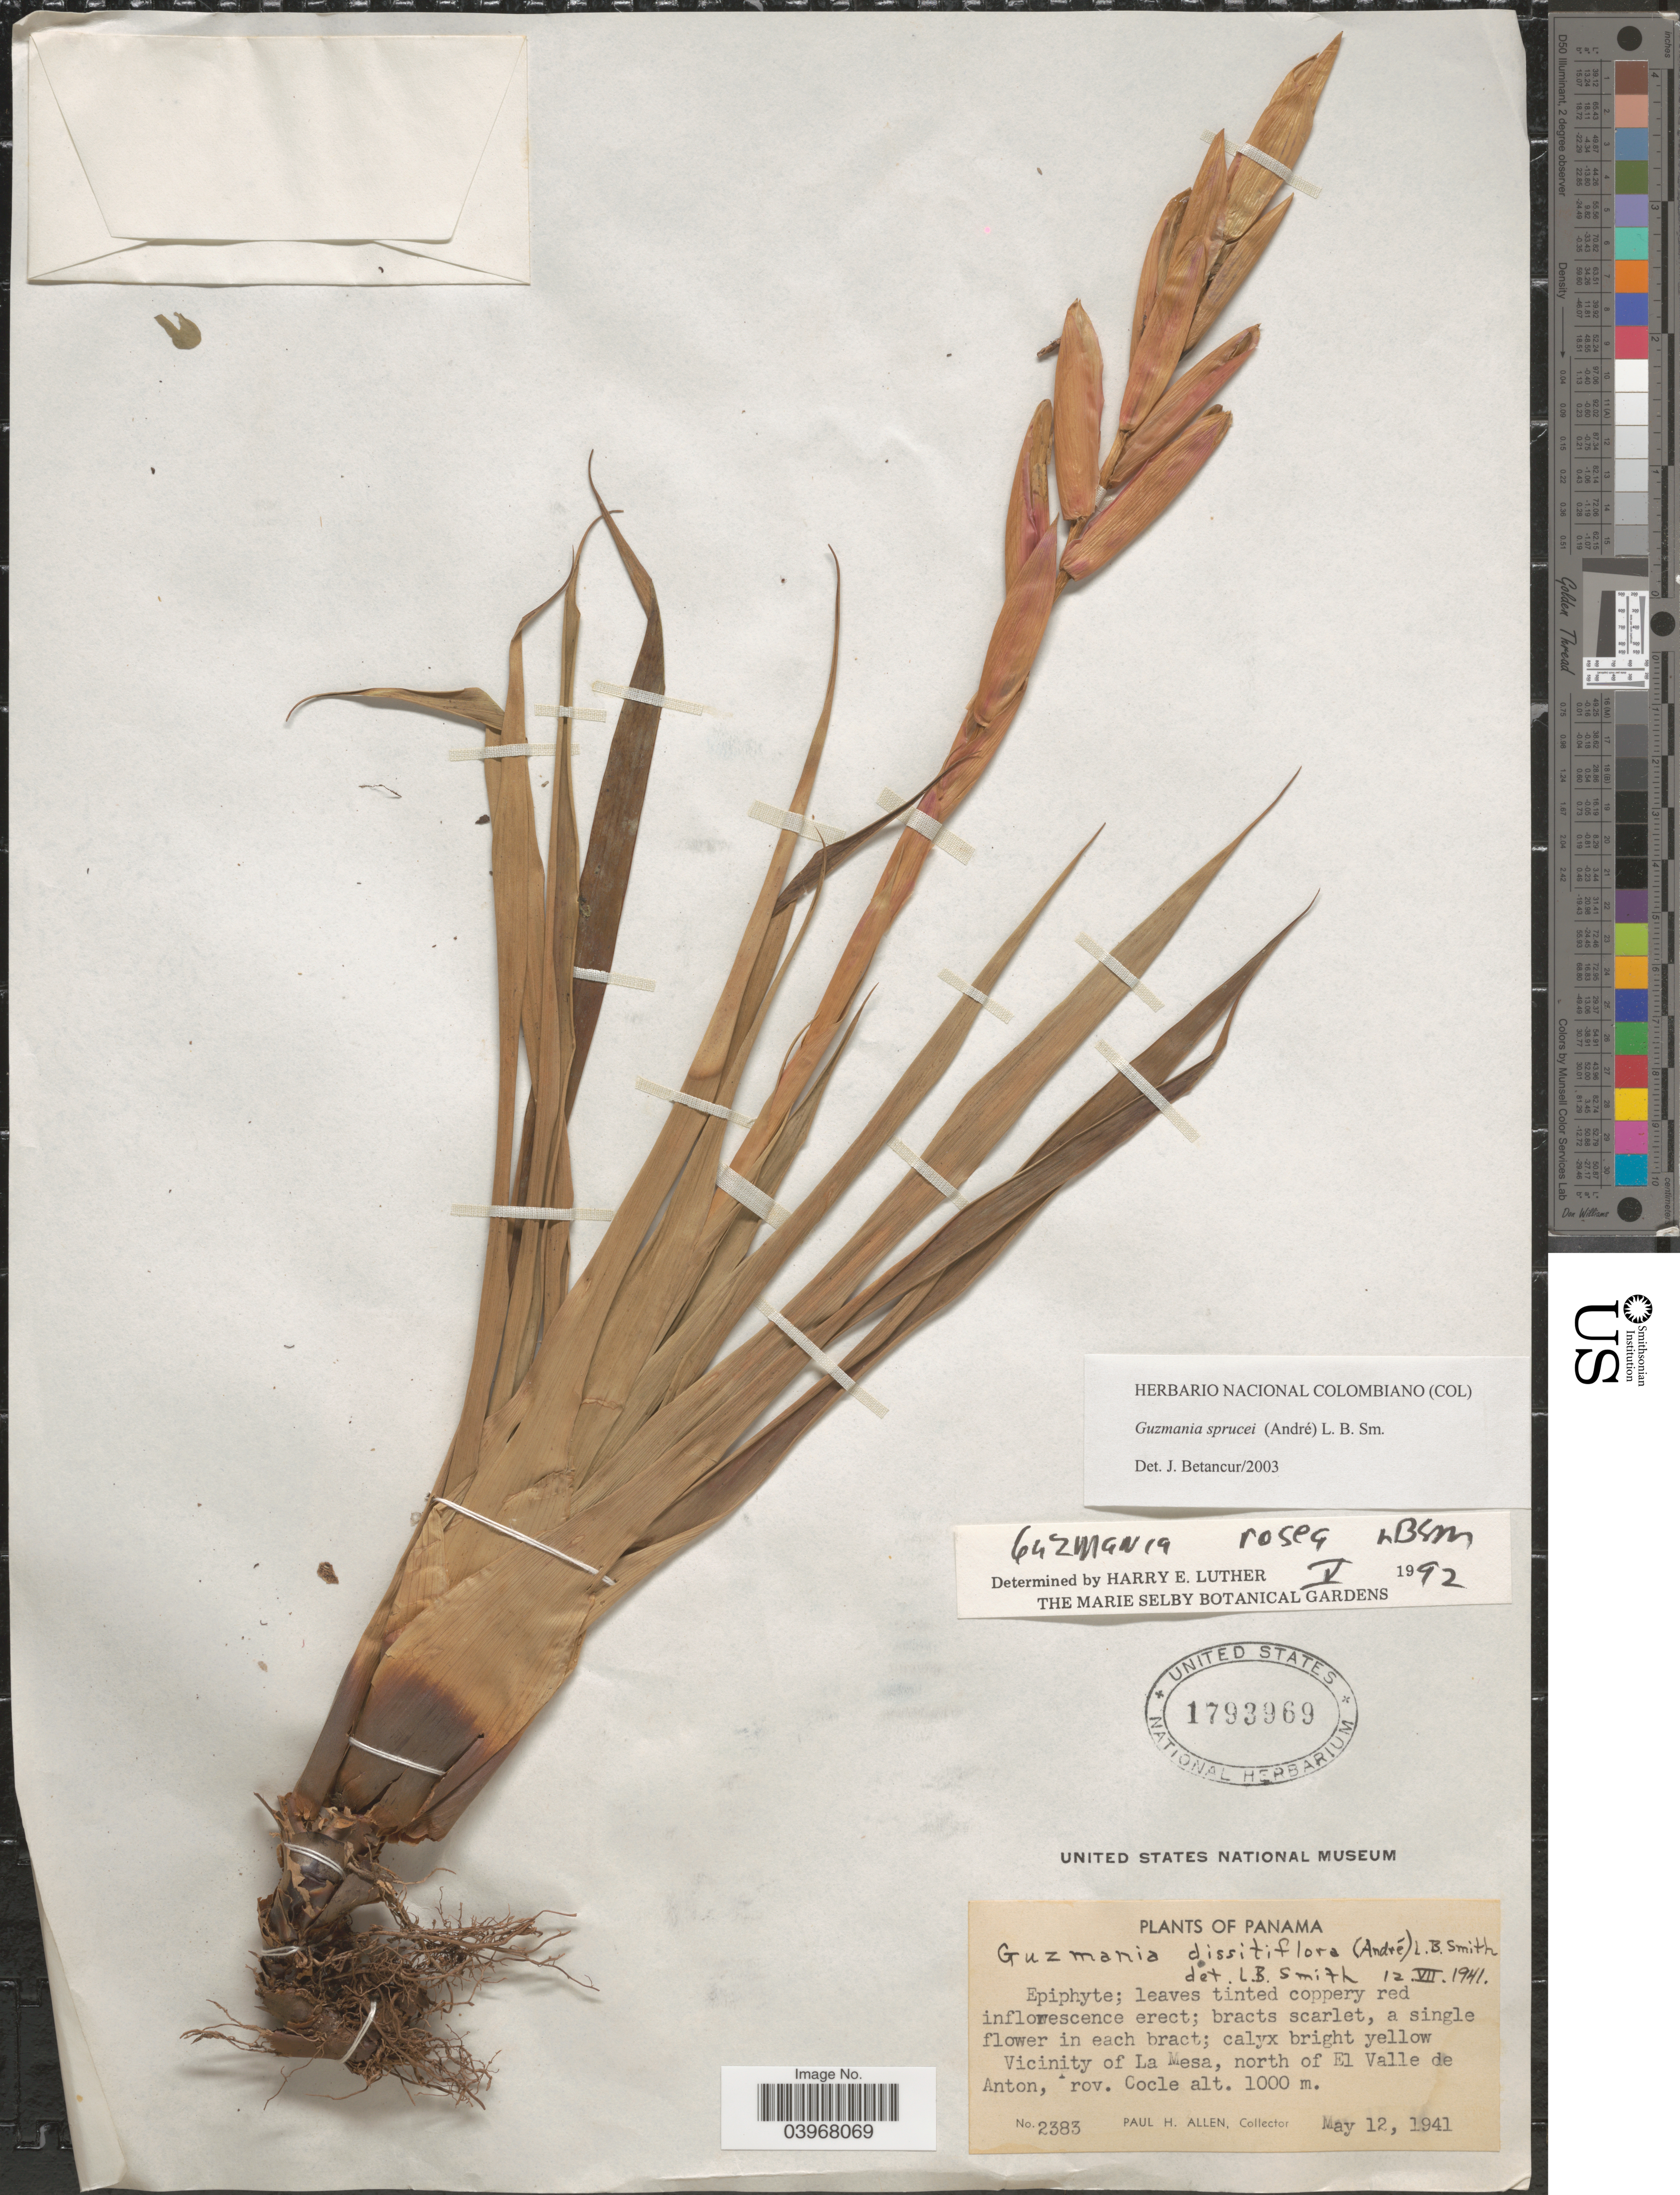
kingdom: Plantae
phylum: Tracheophyta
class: Liliopsida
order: Poales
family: Bromeliaceae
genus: Guzmania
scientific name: Guzmania sprucei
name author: (André) L.B. Sm.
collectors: P. H. Allen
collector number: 2383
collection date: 1941-05-12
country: Panama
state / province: Cocle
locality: Vicinity of La Mesa, north of El Valle de Anton.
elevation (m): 1000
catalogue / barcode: US 1793969